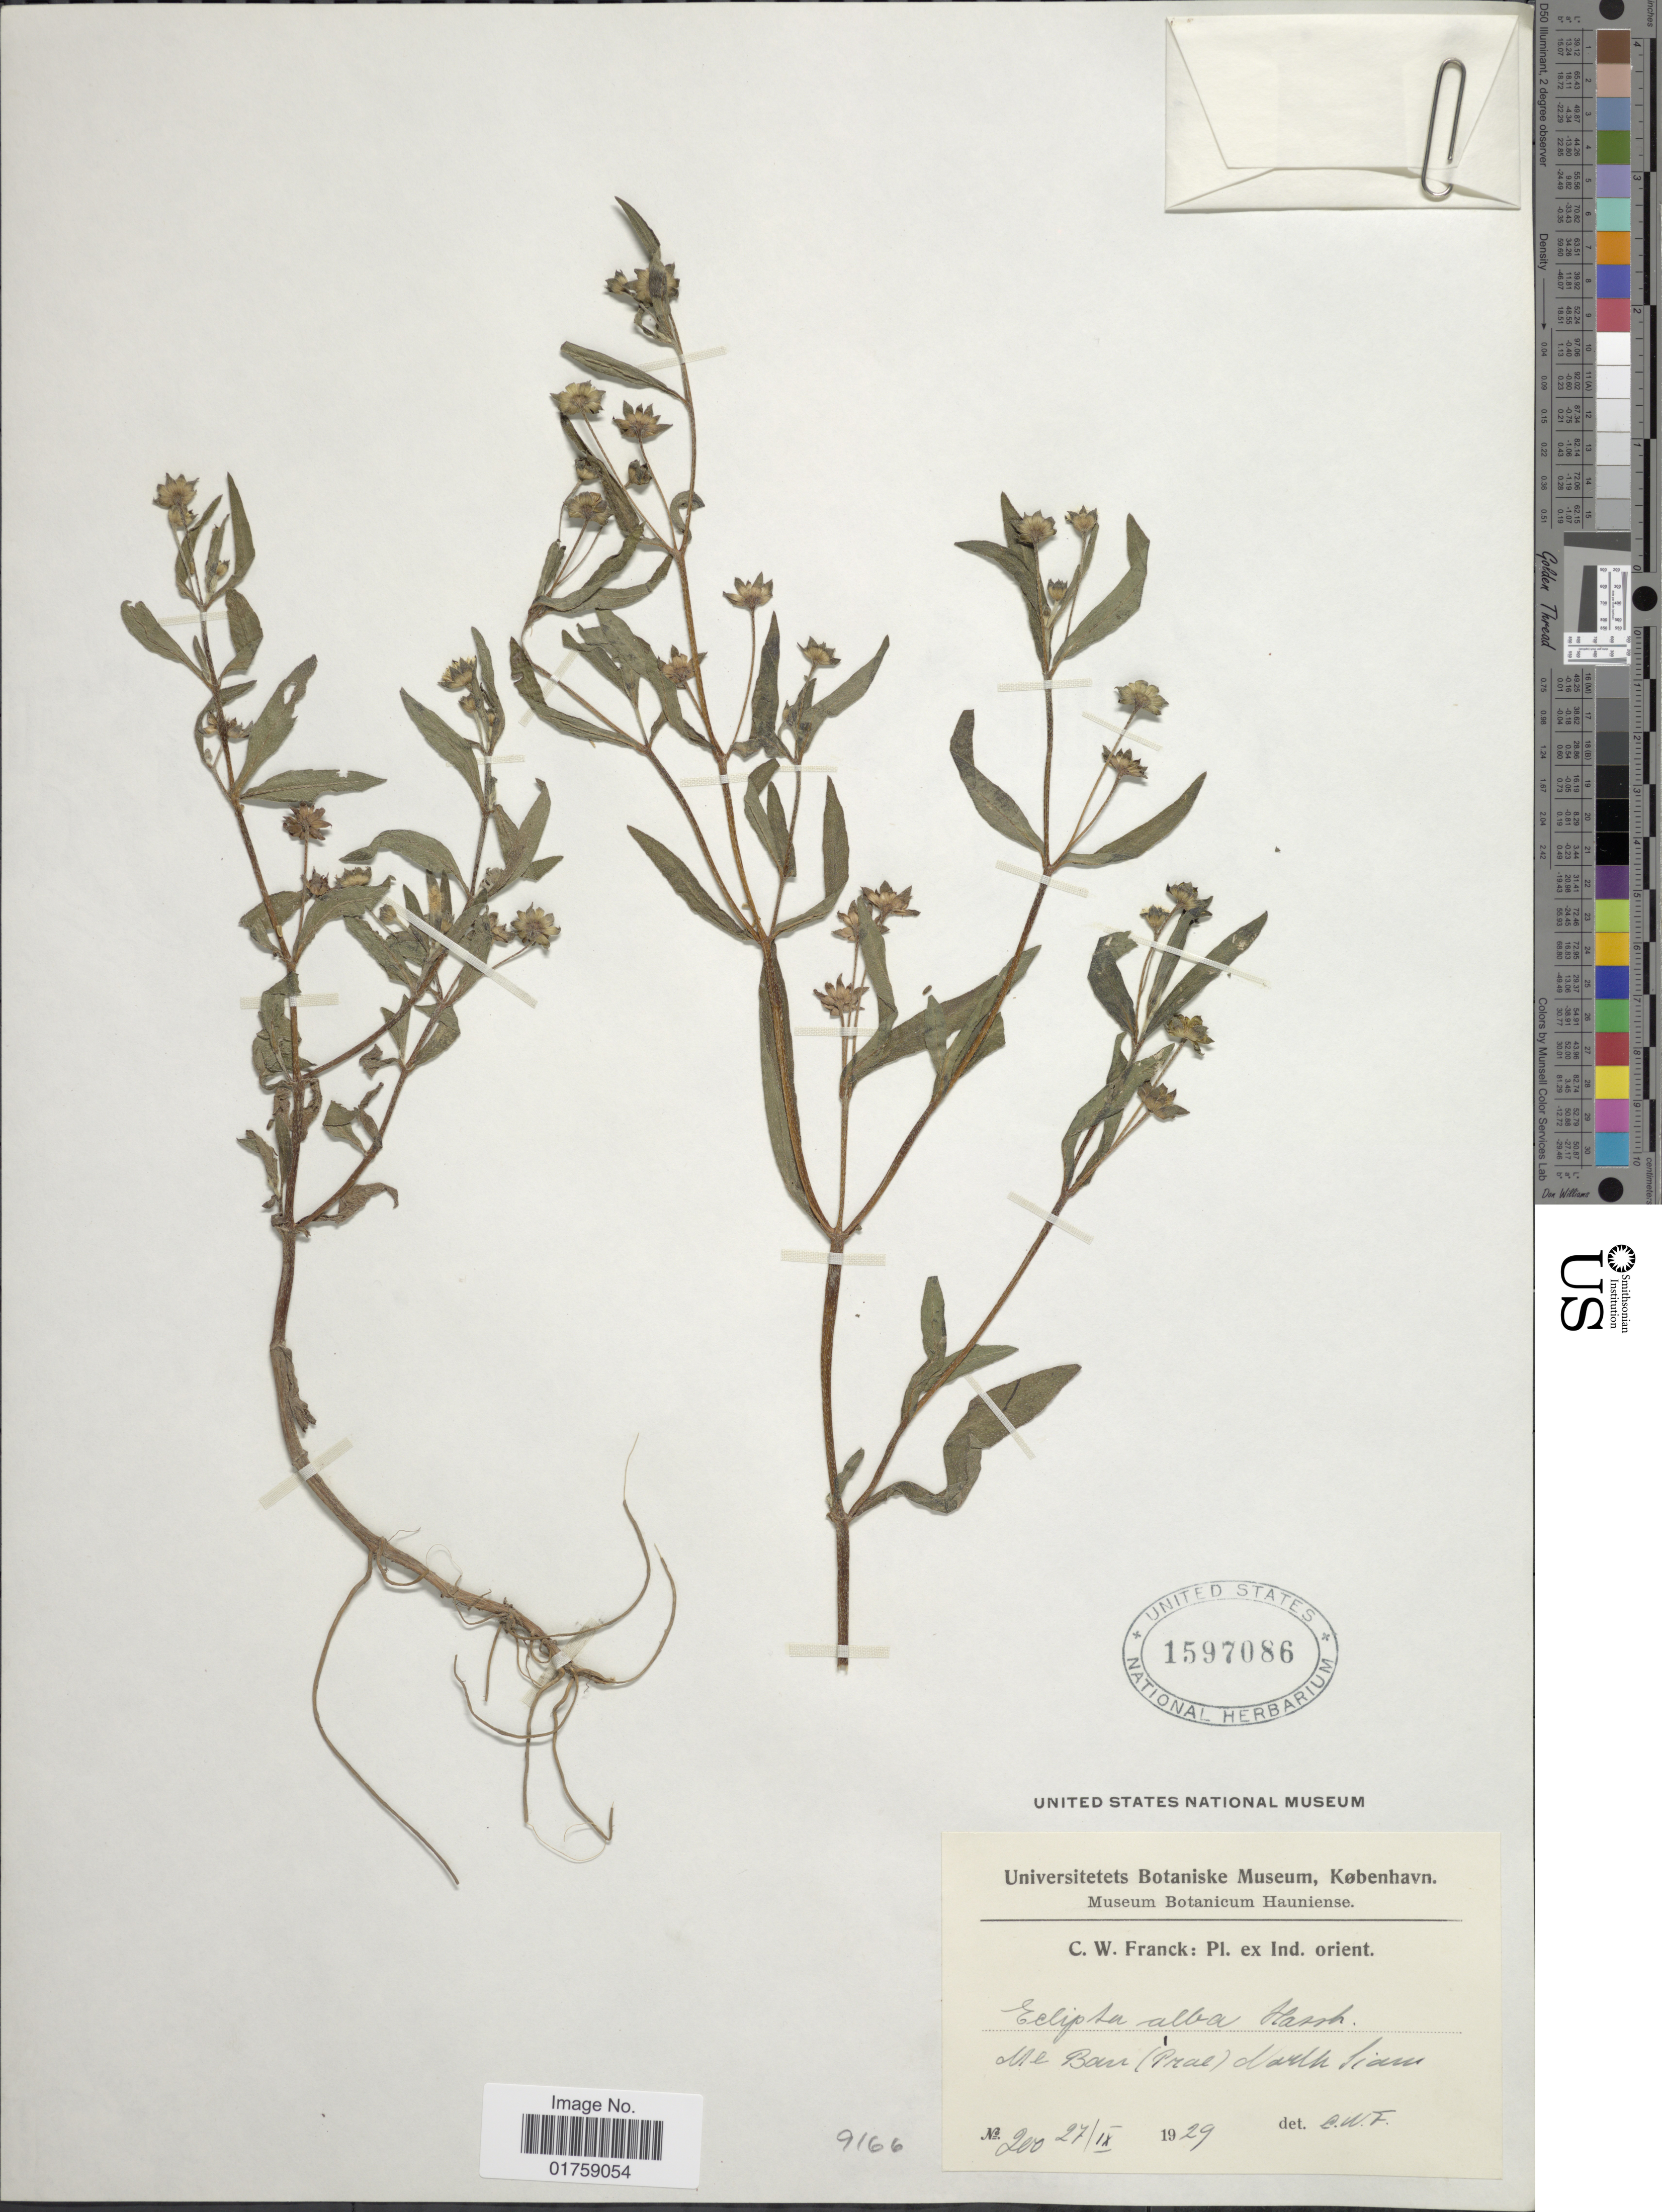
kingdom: Plantae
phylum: Tracheophyta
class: Magnoliopsida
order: Asterales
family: Asteraceae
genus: Eclipta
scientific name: Eclipta prostrata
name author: (L.) L.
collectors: C. Franck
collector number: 200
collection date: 1929-09-27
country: Thailand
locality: Me Ban [interpreted] (Prae) darlh Siam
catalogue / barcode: US 1597086